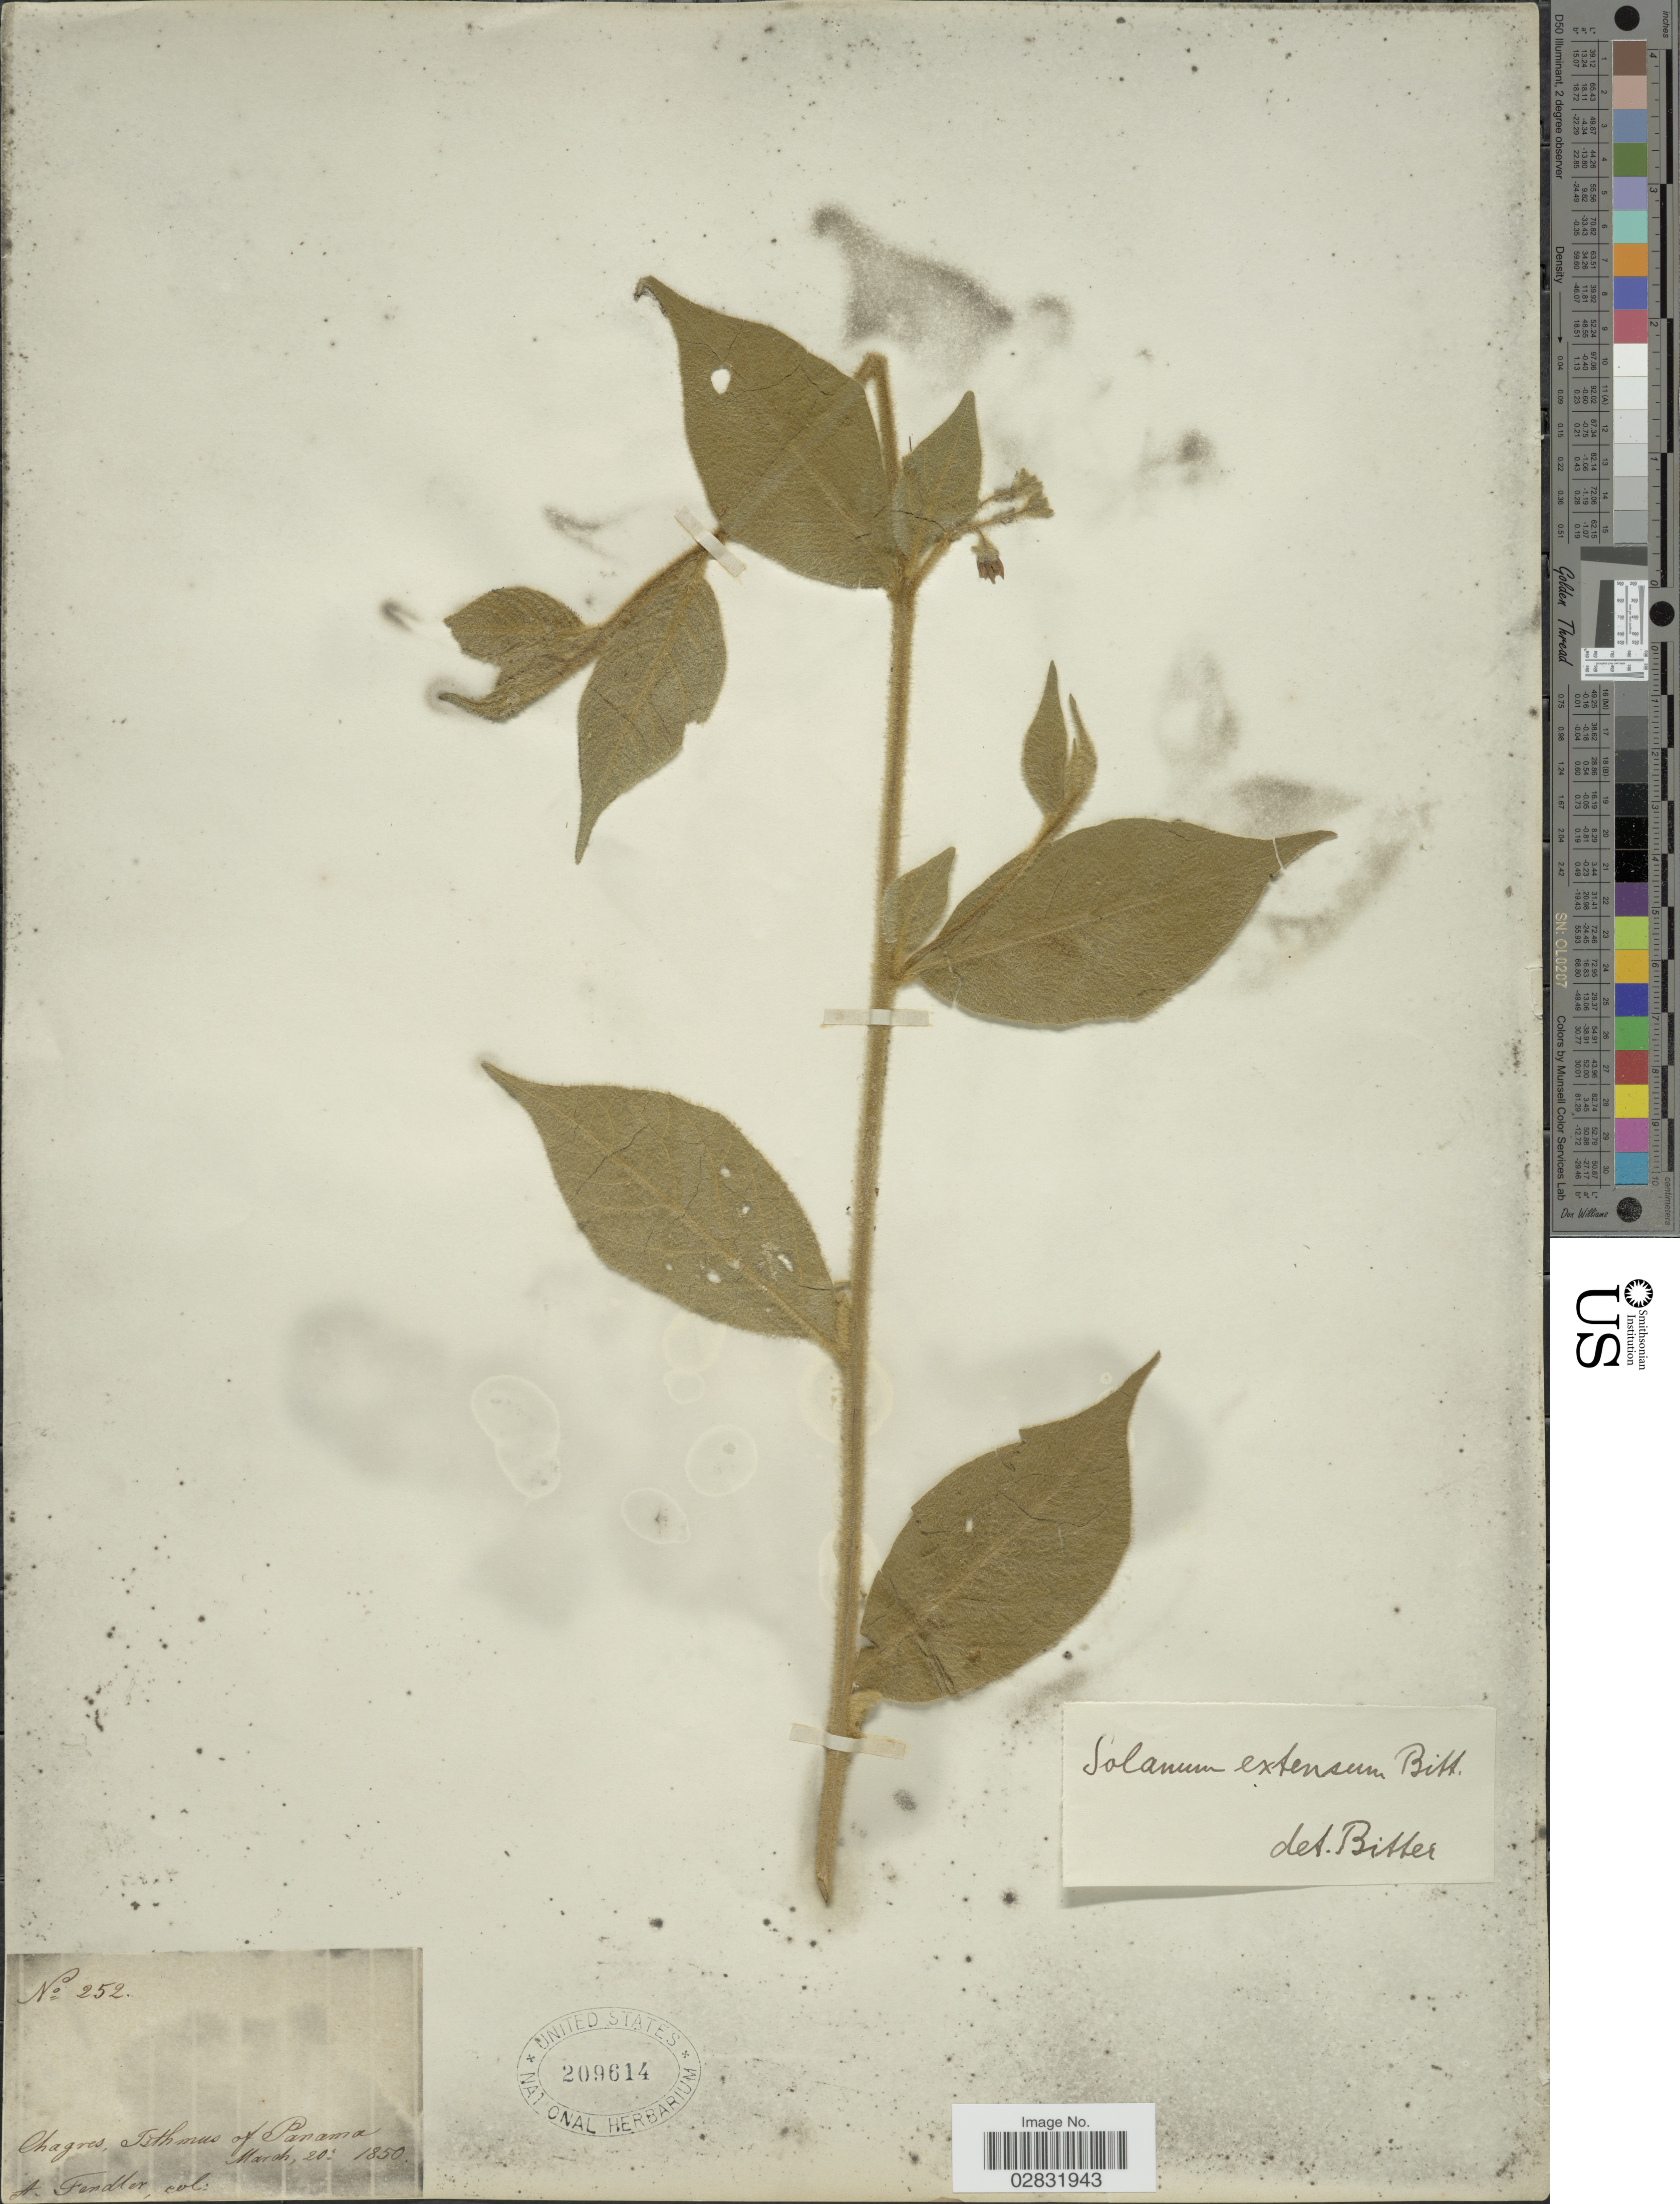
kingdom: Plantae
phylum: Tracheophyta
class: Magnoliopsida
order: Solanales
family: Solanaceae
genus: Solanum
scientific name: Solanum extensum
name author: Bitter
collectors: A. Fendler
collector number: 252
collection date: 1850-03-20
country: Panama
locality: Chagres, Isthmus of Panama.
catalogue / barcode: US 209614